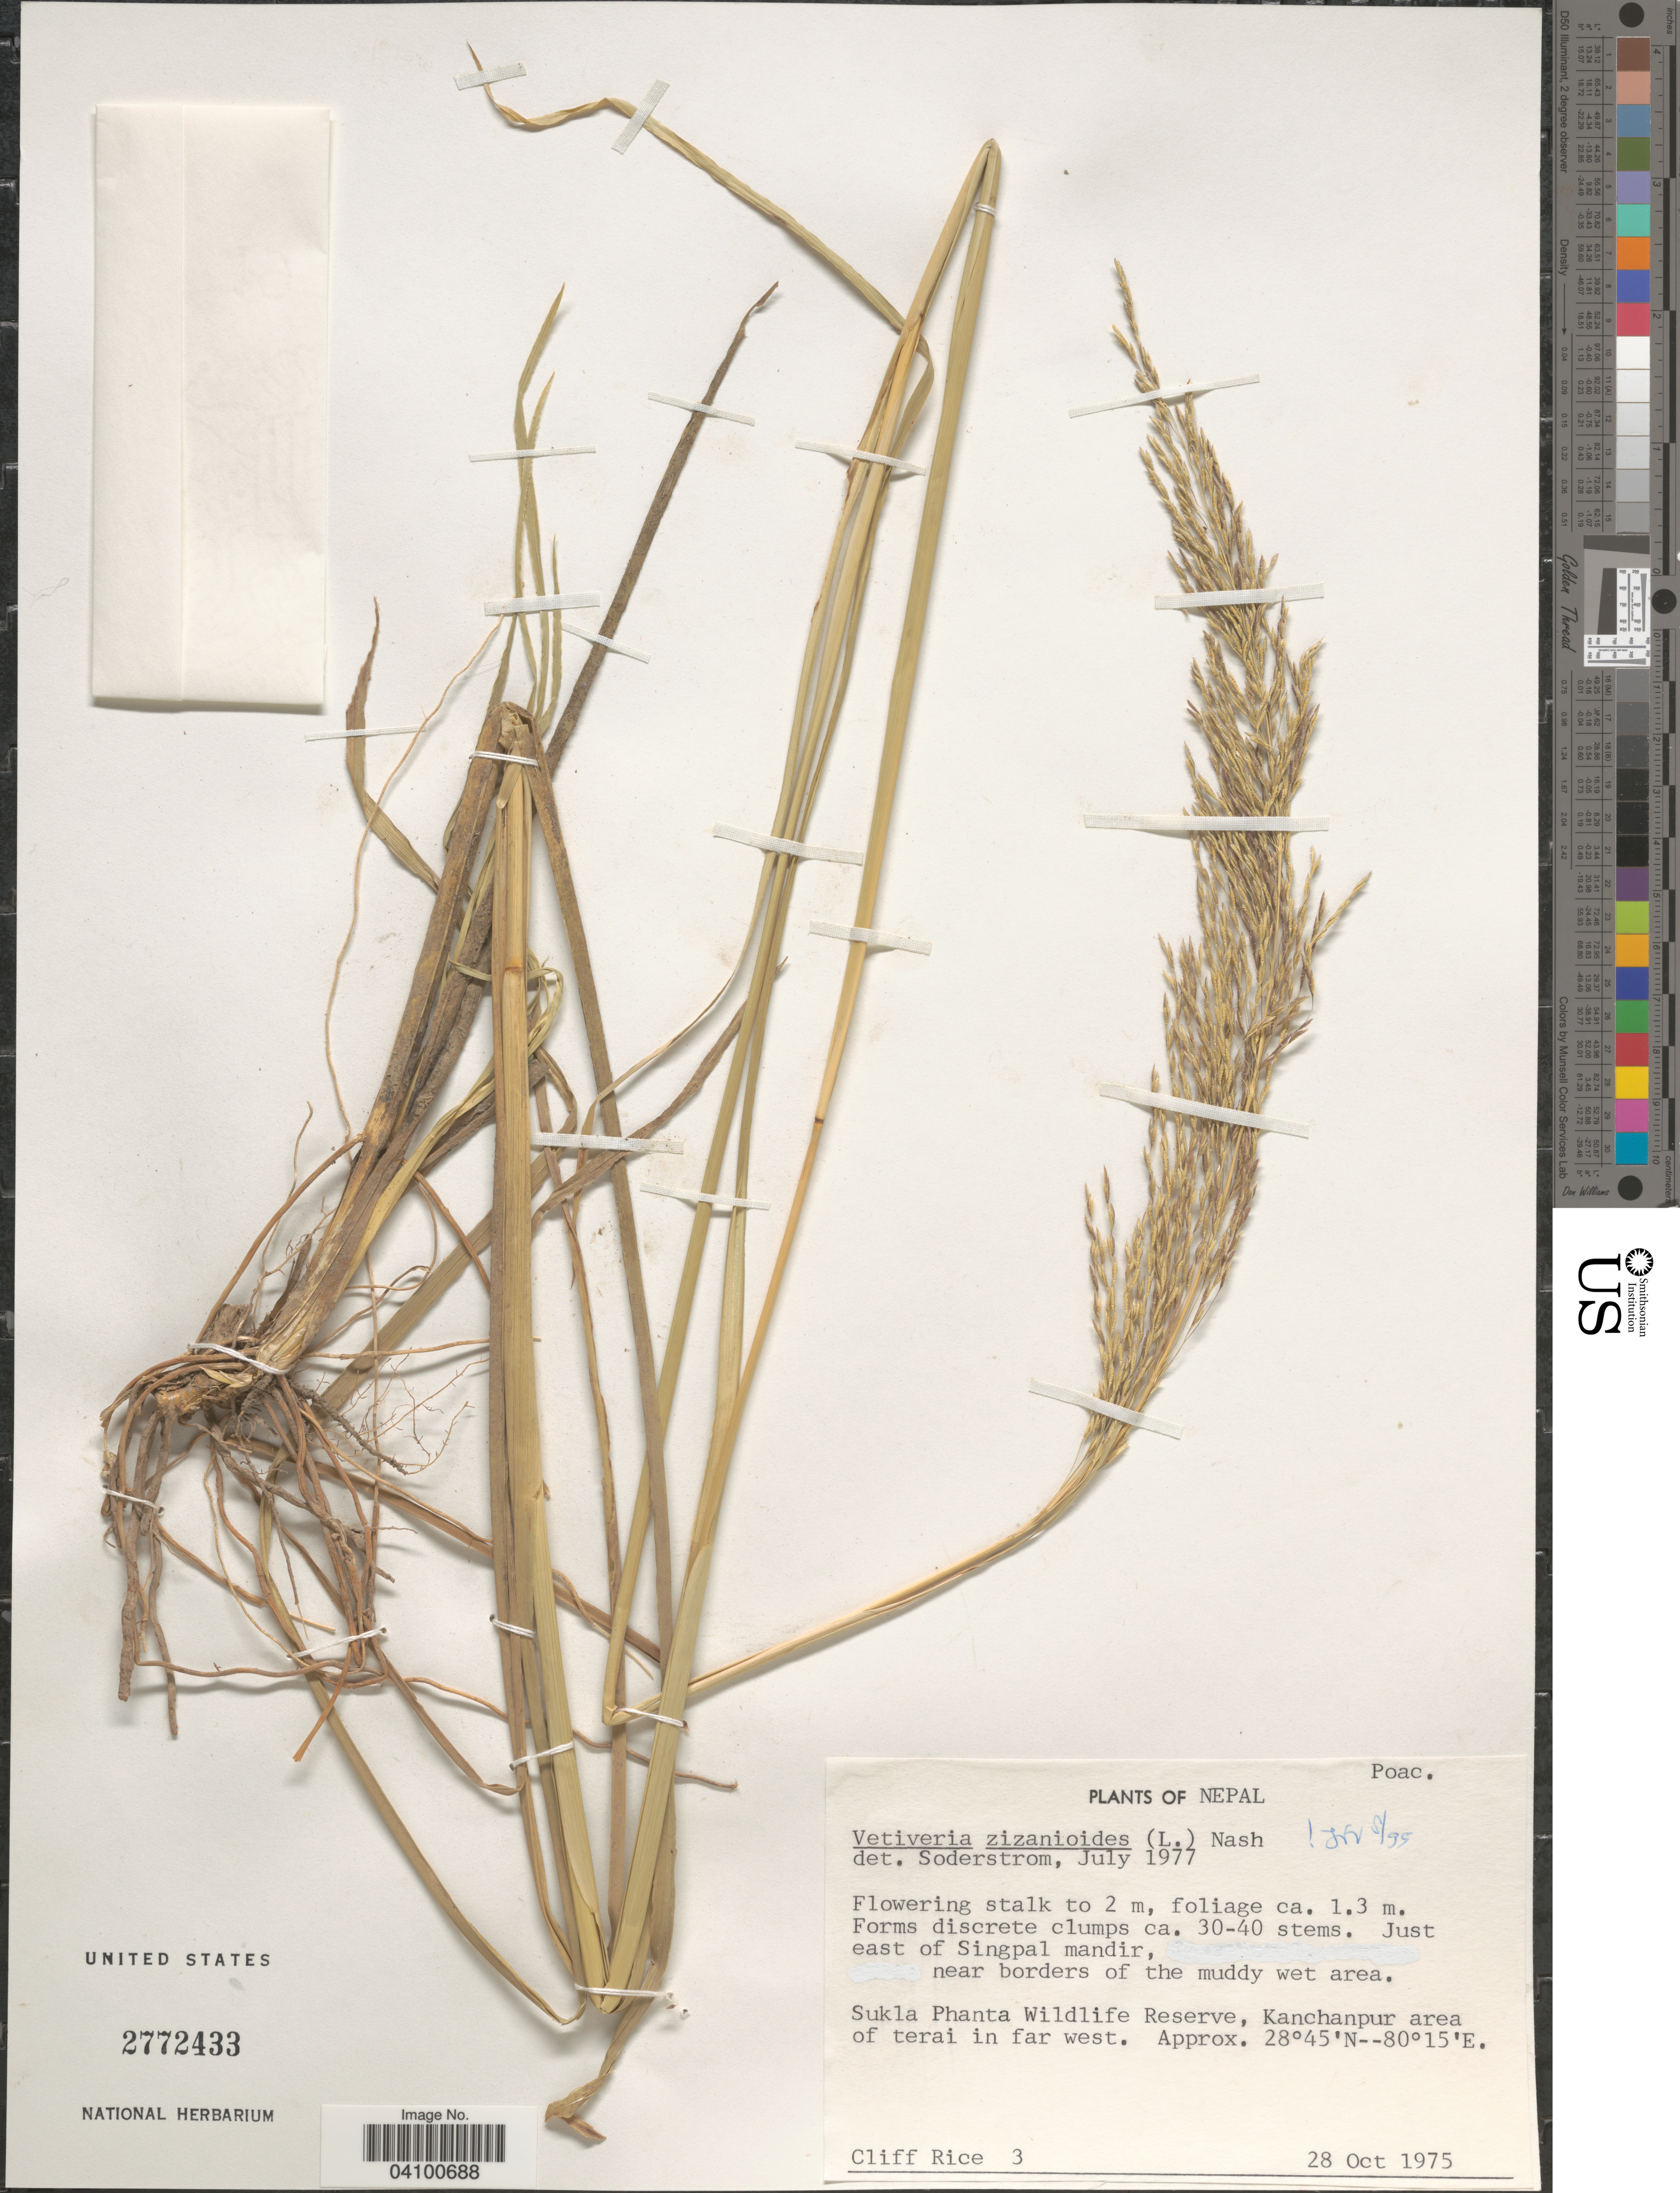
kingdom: Plantae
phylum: Tracheophyta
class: Liliopsida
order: Poales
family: Poaceae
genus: Chrysopogon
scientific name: Chrysopogon zizanioides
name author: (L.) Roberty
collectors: C. Rice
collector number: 3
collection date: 1975-10-28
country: Nepal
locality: Just east of Singpal mandir. Sukla Phanta Wildlife Reserve, Kanchanpur area of terai in far west.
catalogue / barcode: US 2772433